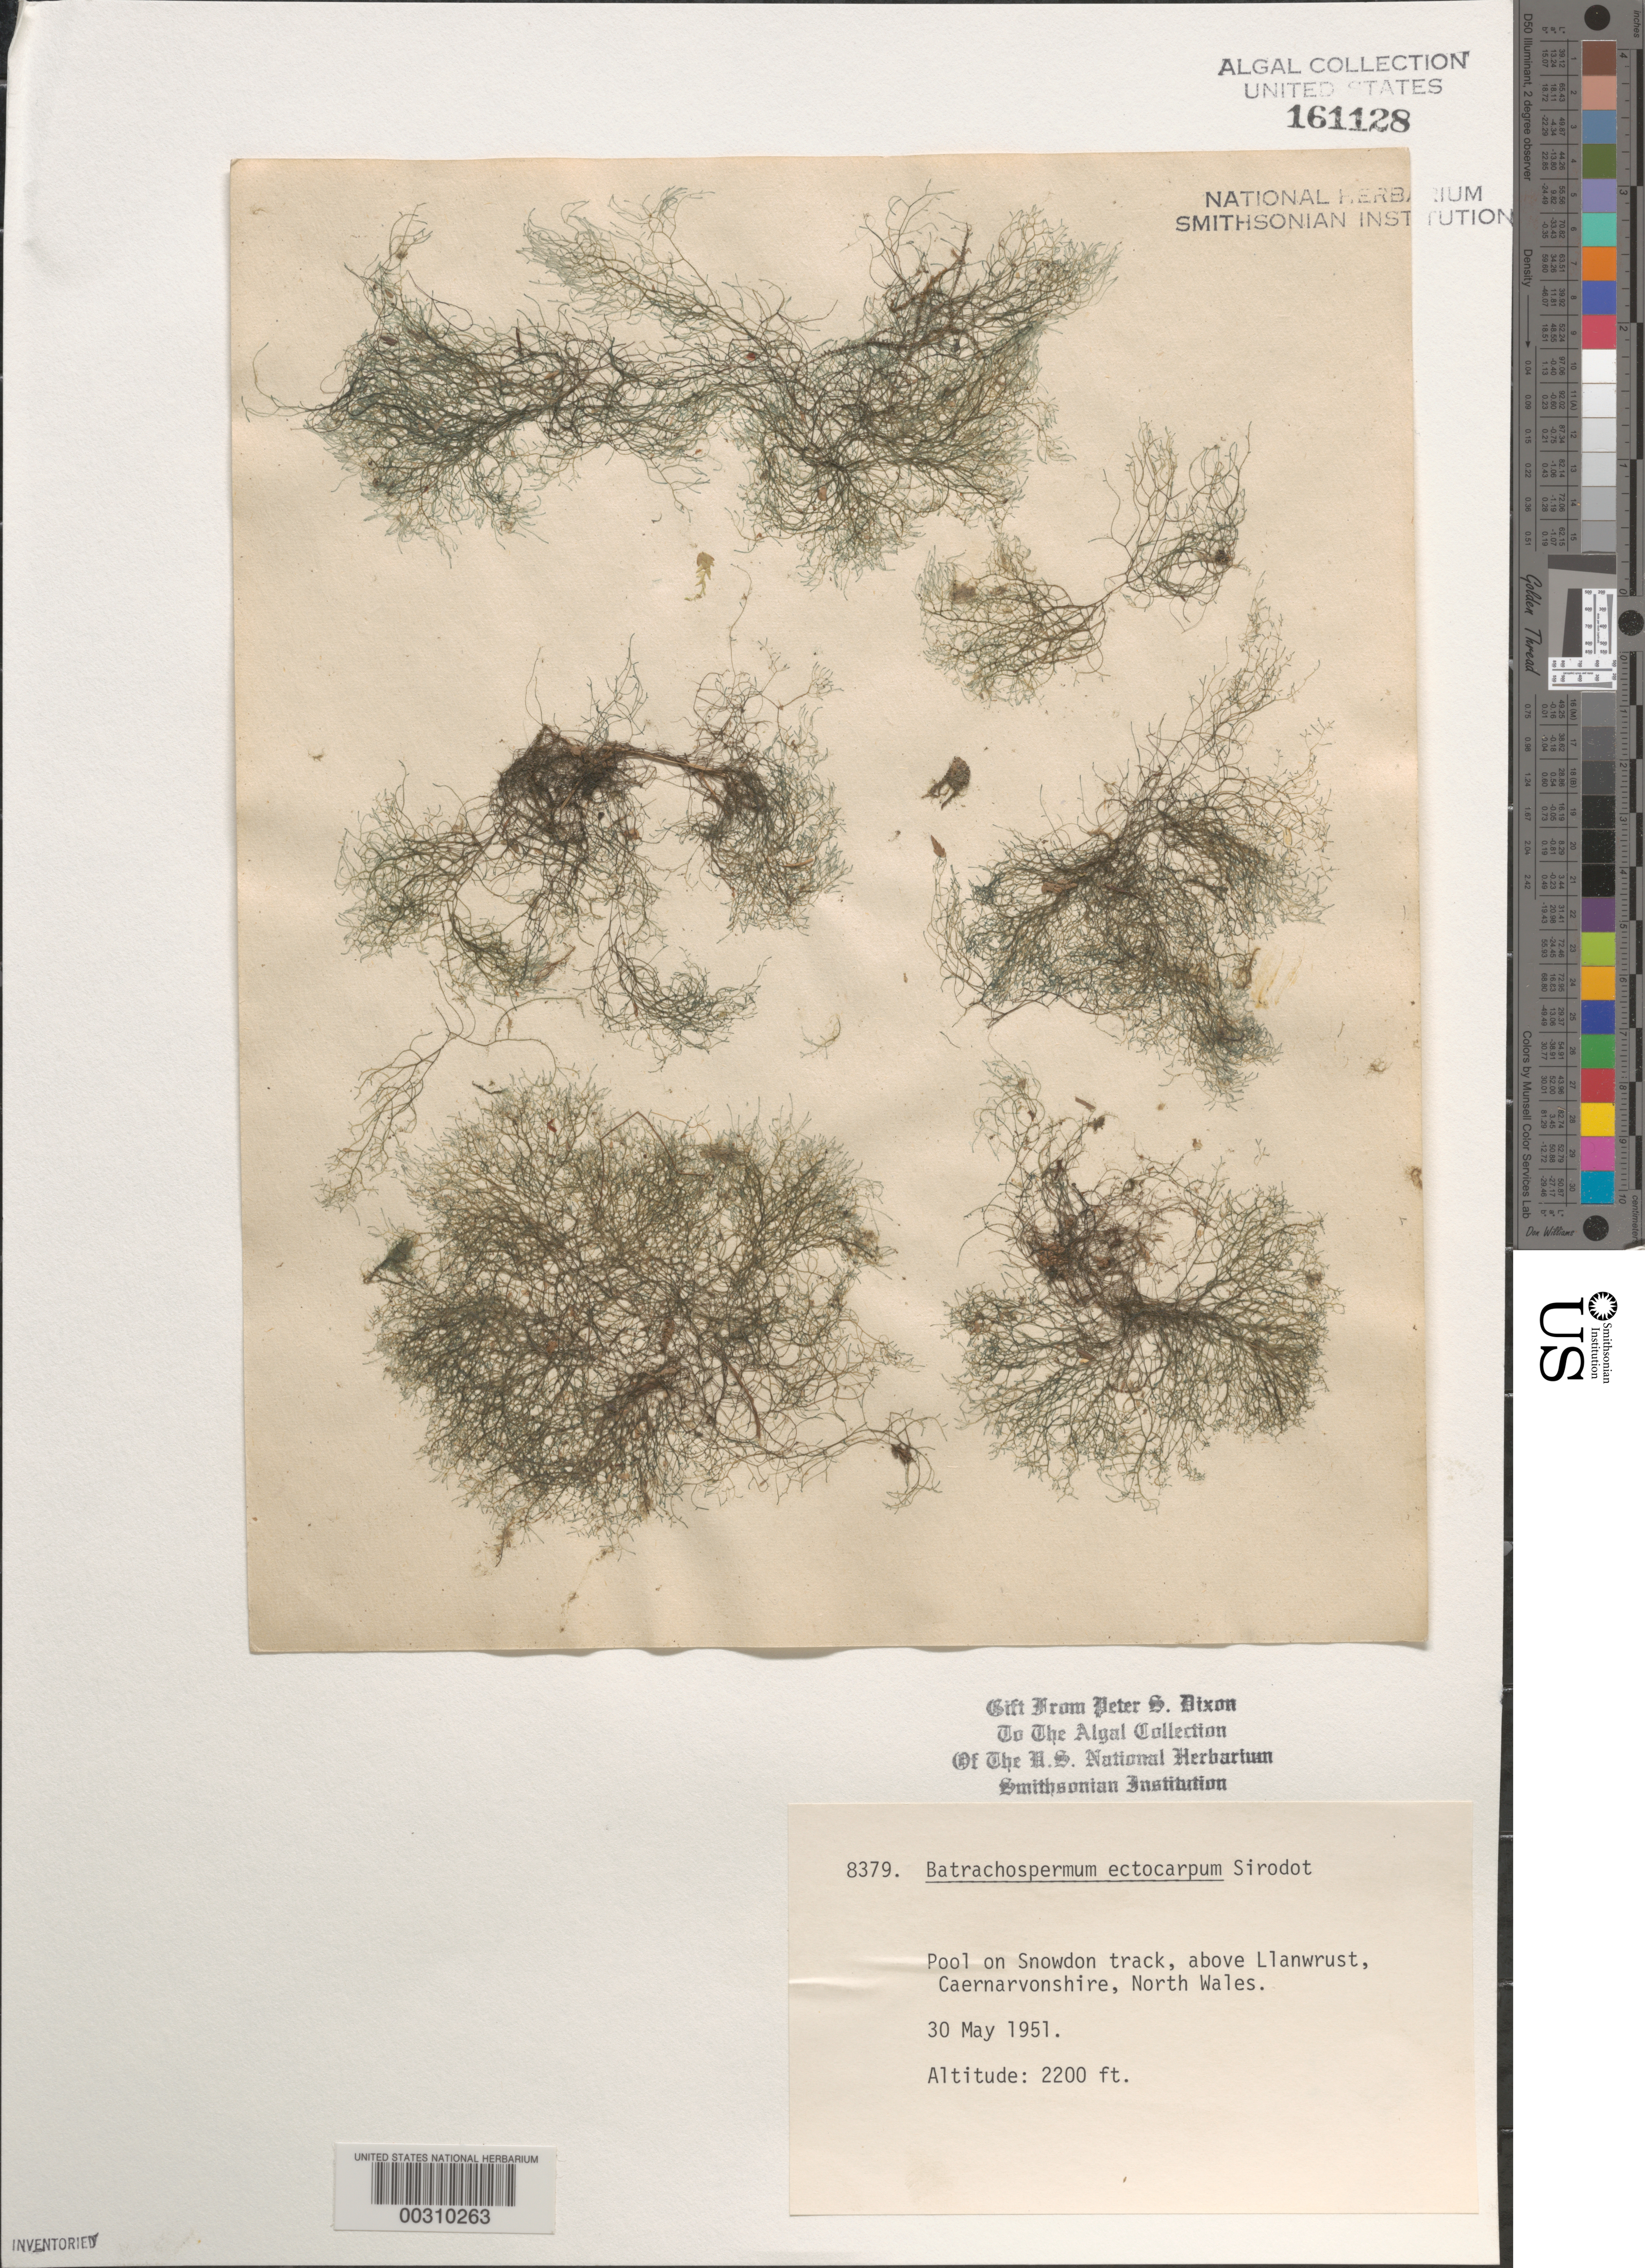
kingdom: Plantae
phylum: Rhodophyta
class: Florideophyceae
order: Batrachospermales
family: Batrachospermaceae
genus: Sheathia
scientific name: Sheathia boryana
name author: (Sirodot) Salomaki & M.L. Vis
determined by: Algae name updating Project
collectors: P. S. Dixon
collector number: PSD 8379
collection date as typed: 30 May 1951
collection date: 1951-05-30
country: United Kingdom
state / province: Wales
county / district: Gwynedd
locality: Snowdon Track, above Llanwrust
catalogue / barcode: US 161128